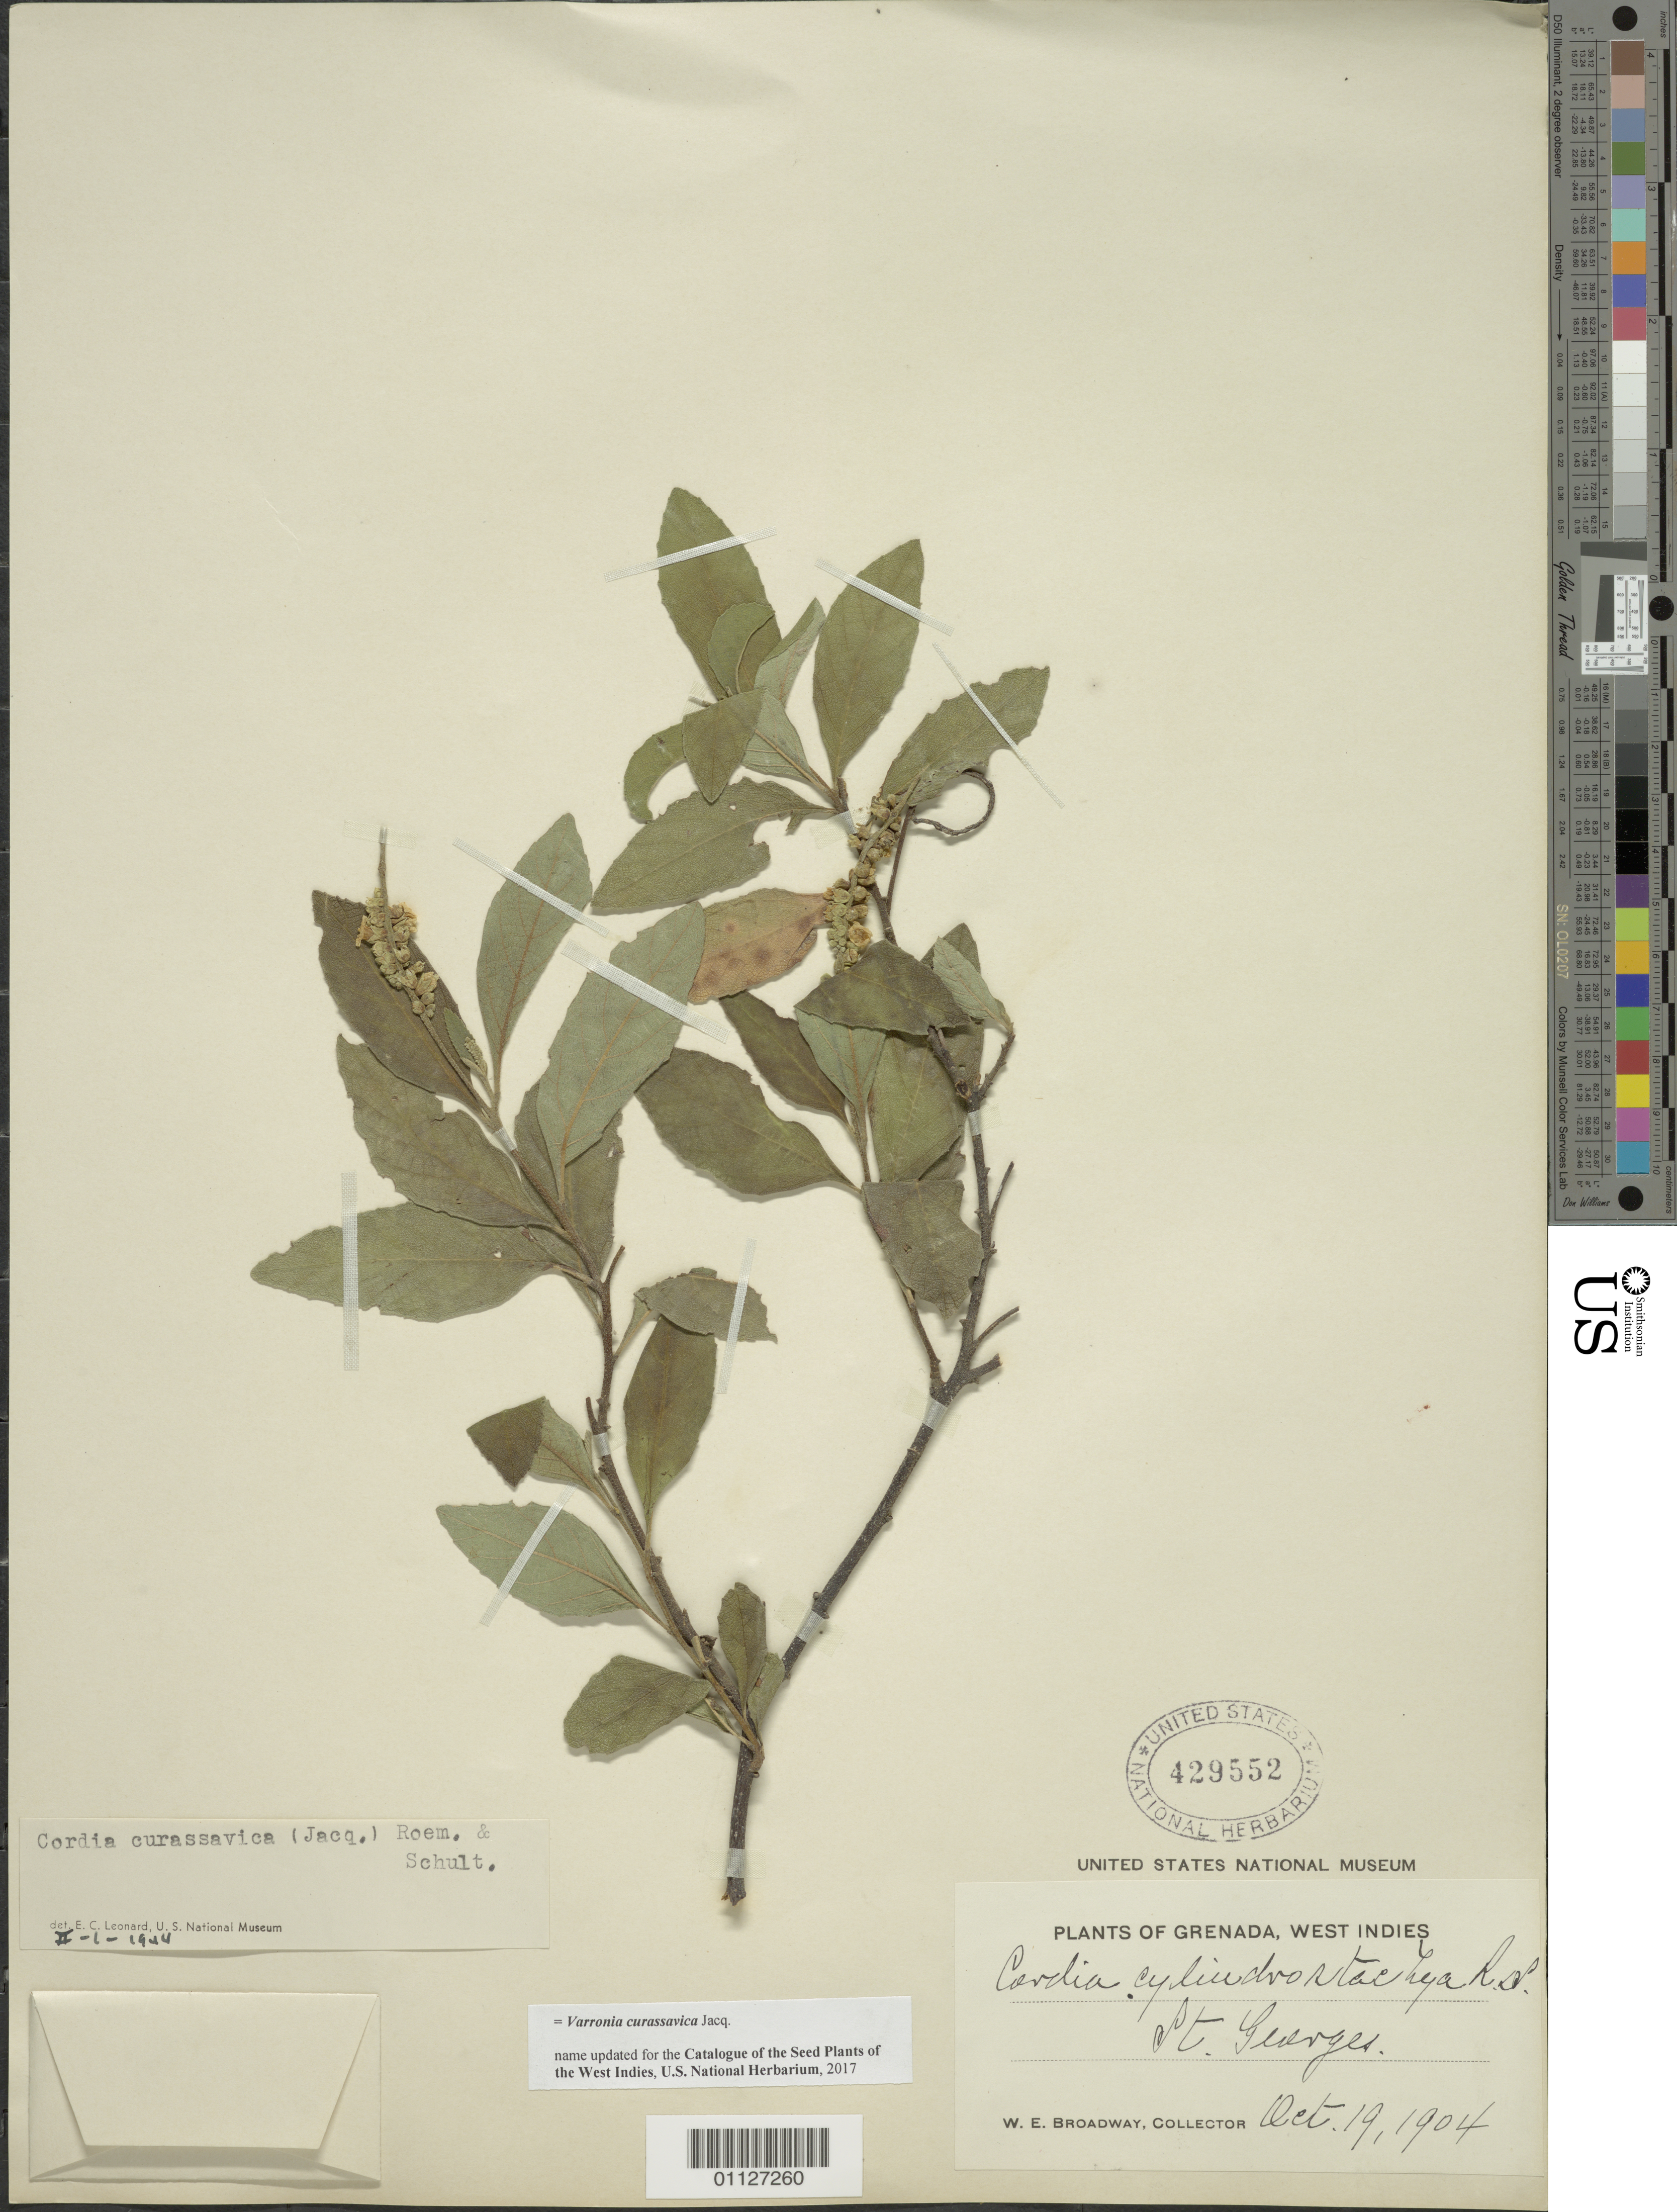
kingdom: Plantae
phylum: Tracheophyta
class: Magnoliopsida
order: Boraginales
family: Cordiaceae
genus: Varronia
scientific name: Varronia curassavica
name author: Jacq.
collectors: W. E. Broadway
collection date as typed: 19 Oct 1904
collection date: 1904-10-19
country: Grenada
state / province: Saint George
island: Grenada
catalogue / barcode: US 429552